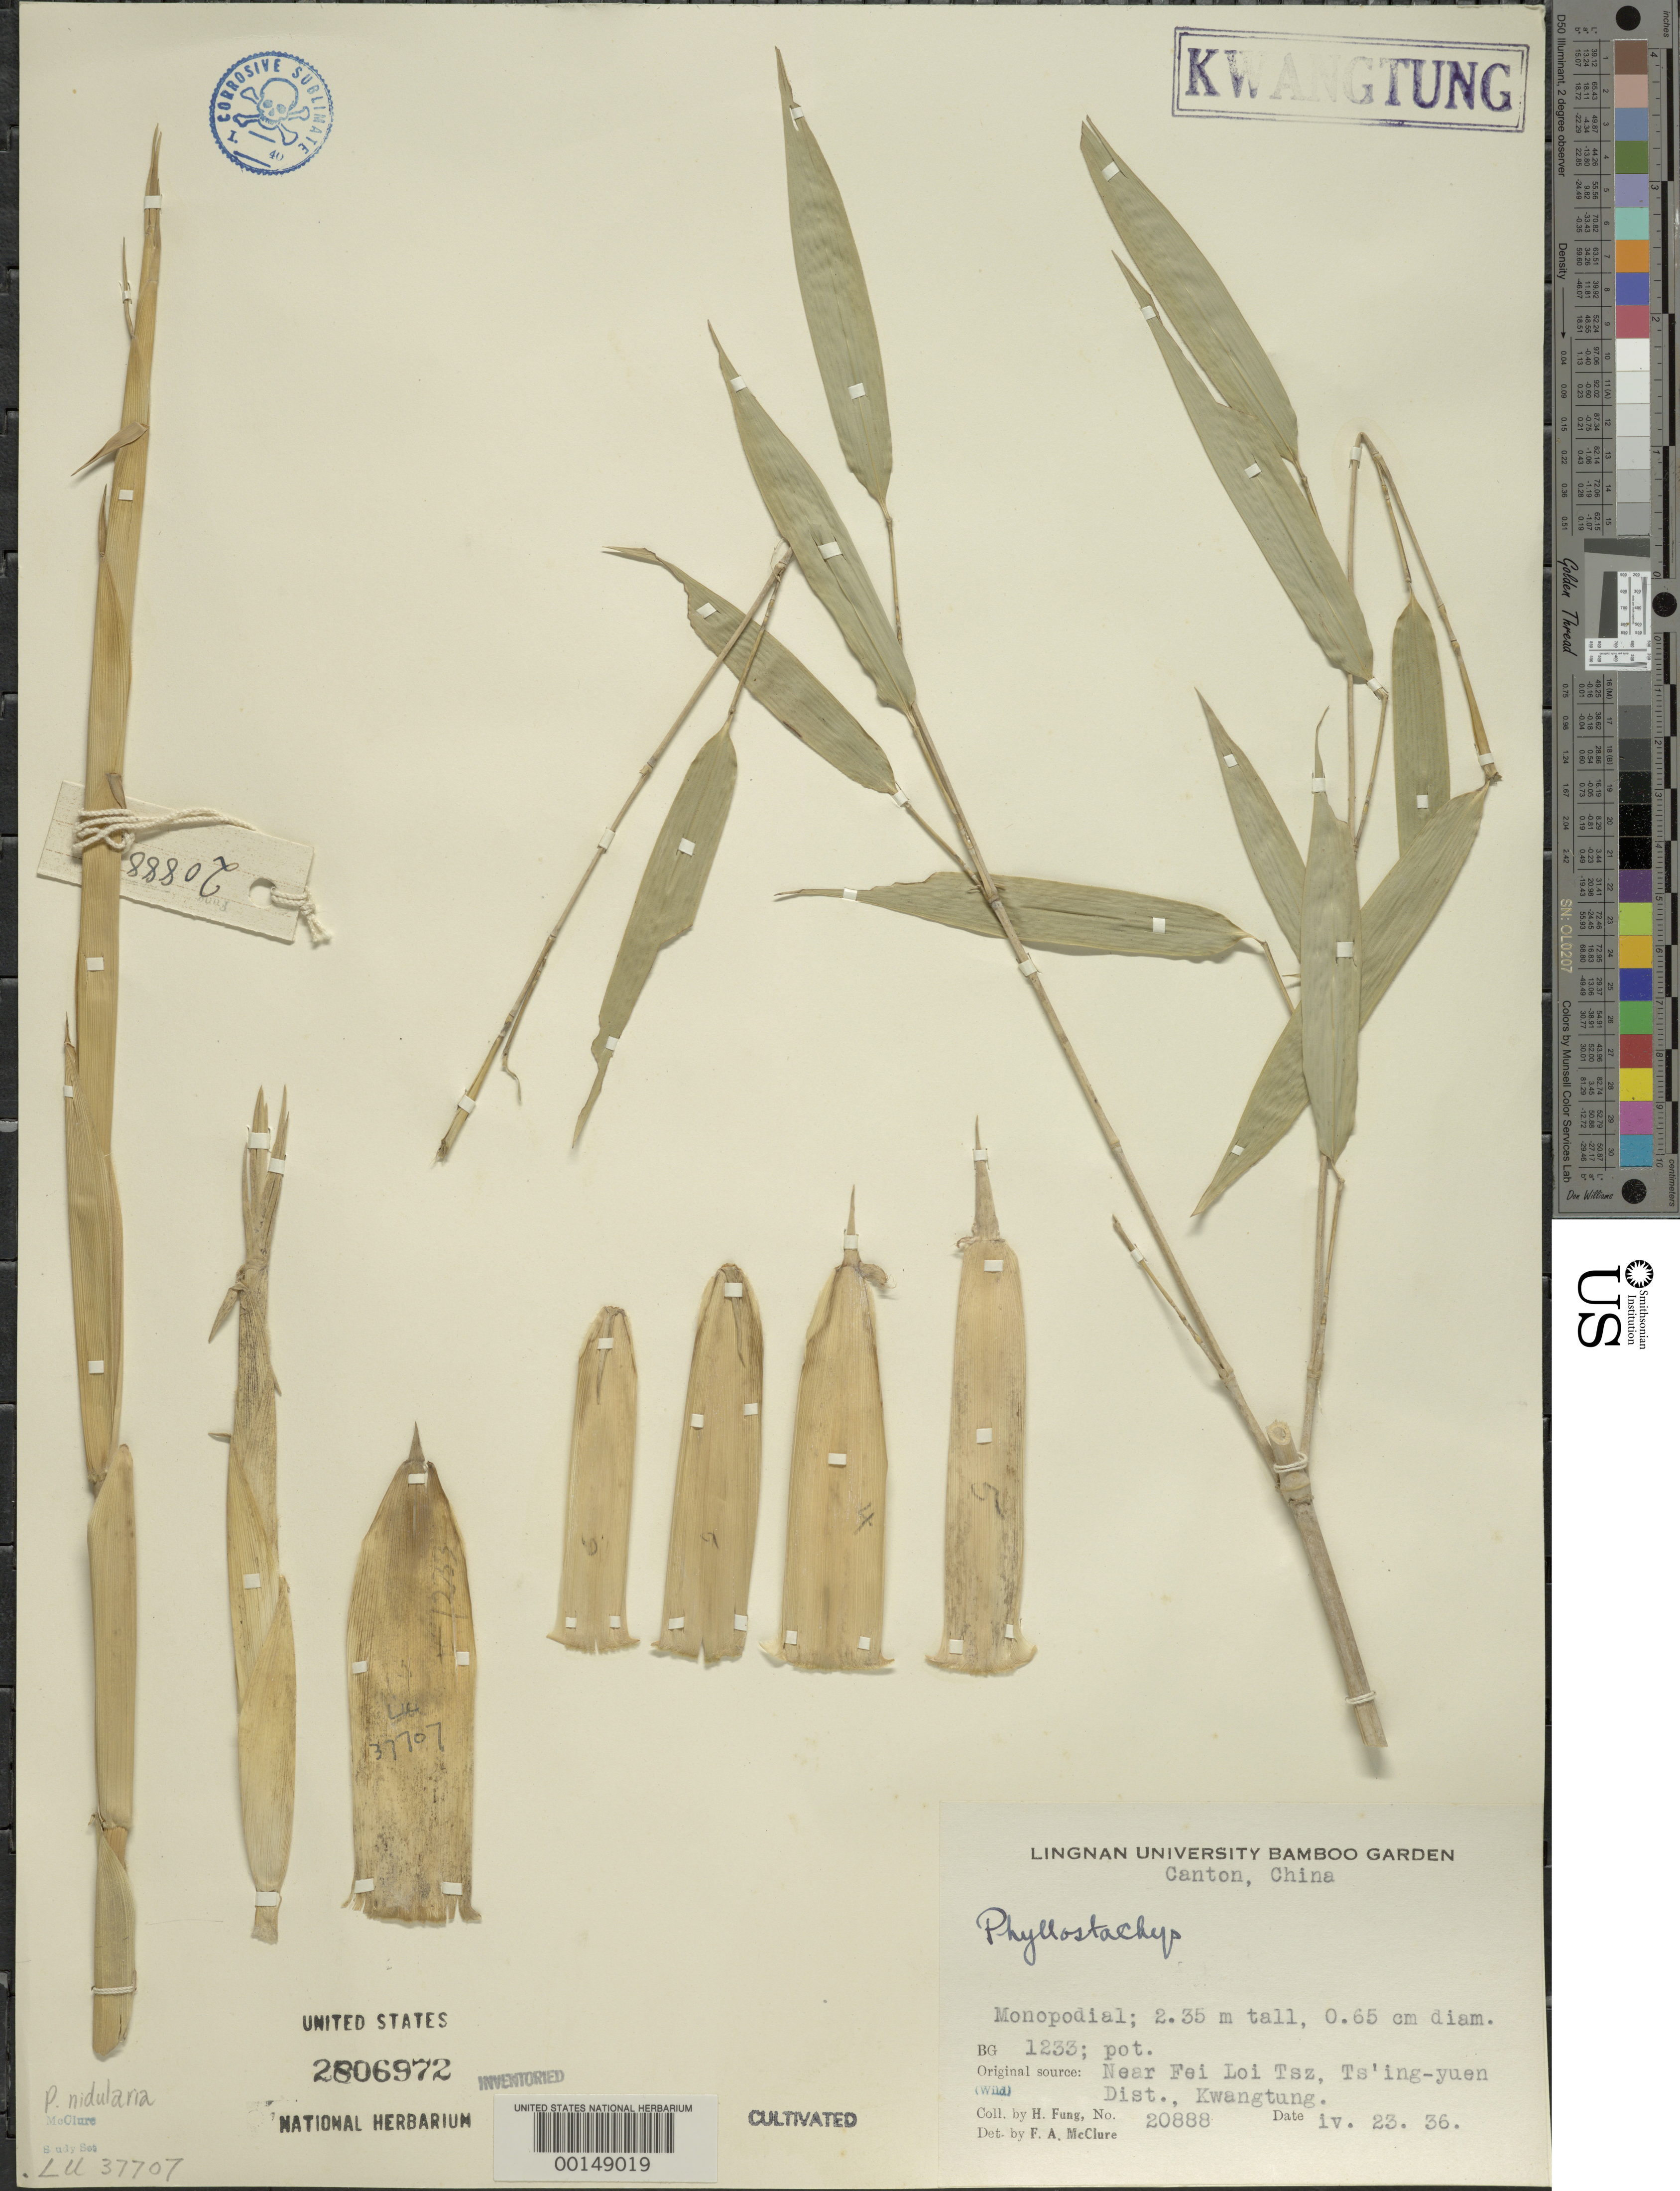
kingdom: Plantae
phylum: Tracheophyta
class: Liliopsida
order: Poales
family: Poaceae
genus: Phyllostachys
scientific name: Phyllostachys nidularia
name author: Munro ex Fenzi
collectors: H. L. Fung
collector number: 20888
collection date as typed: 23 Apr 1936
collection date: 1936-04-23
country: China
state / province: Guangdong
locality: Ts'ing-yuen, fei loi tsz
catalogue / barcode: US 2806972